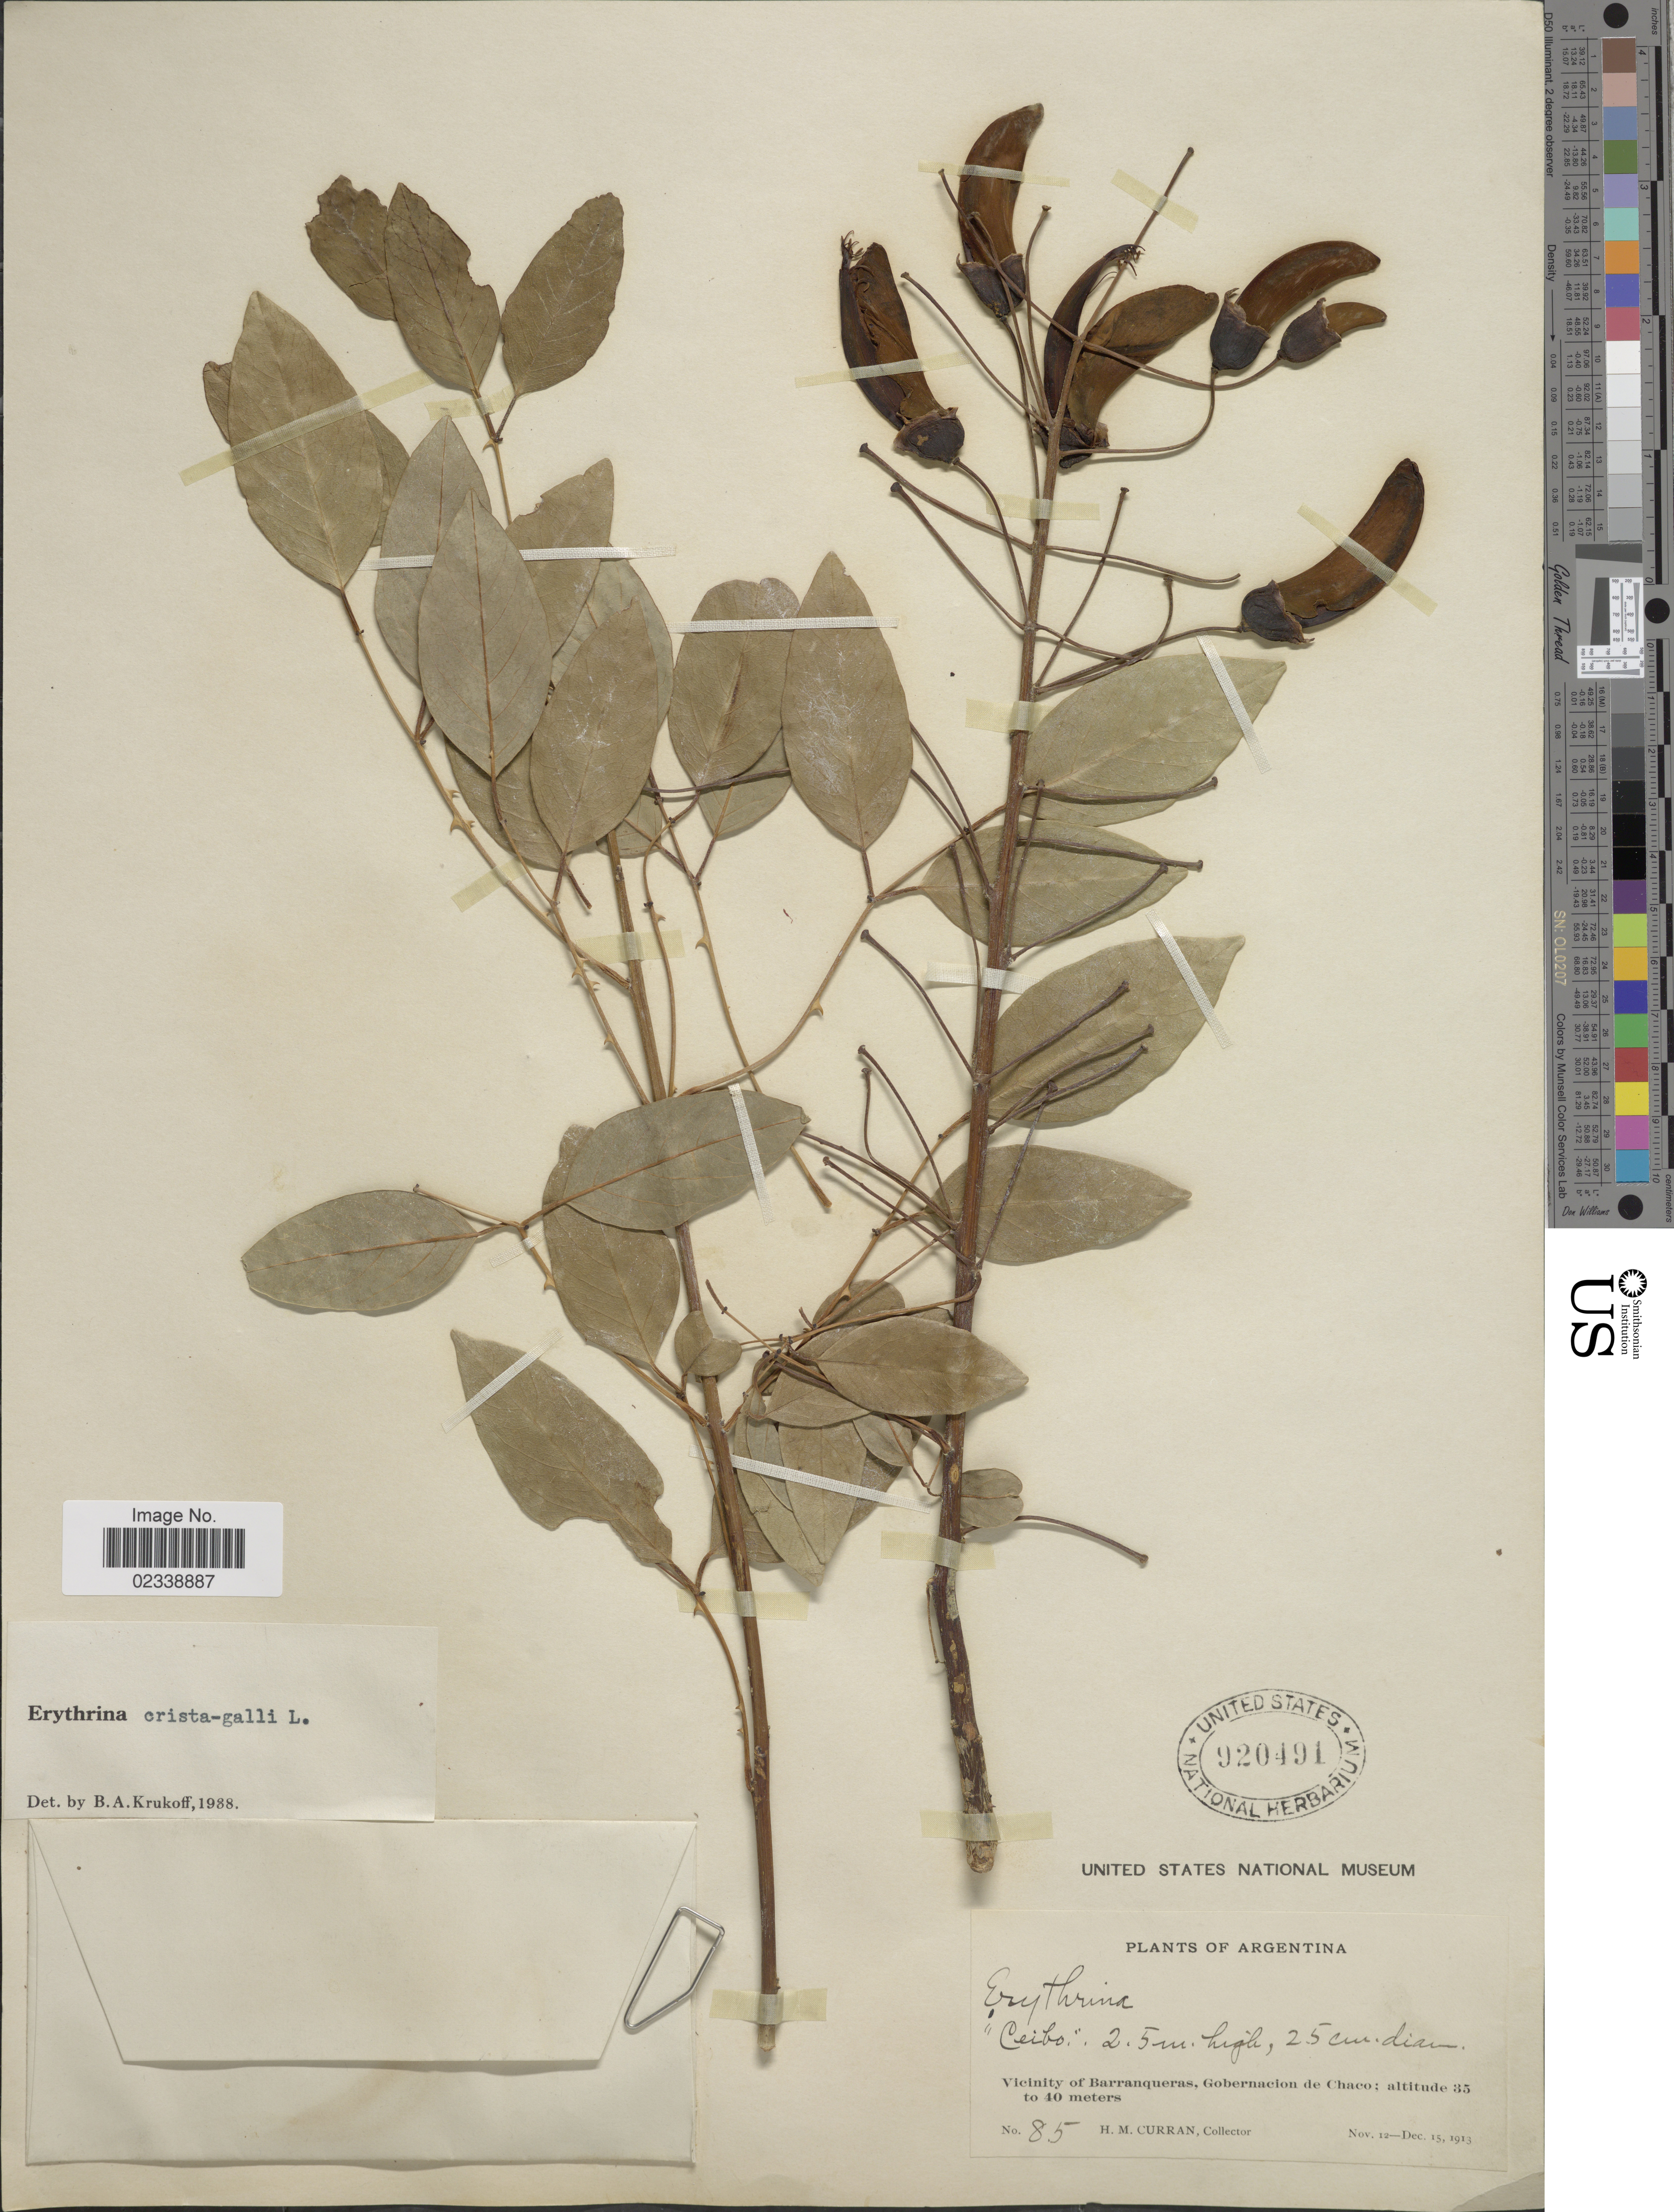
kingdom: Plantae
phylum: Tracheophyta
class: Magnoliopsida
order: Fabales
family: Fabaceae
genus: Erythrina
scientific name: Erythrina crista-galli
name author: L.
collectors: H. M. Curran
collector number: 85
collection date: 1913-11-12/1913-12-15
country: Argentina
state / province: Chaco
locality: Vicinity of Barranqueras, Gobernacion de Chaco.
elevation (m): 35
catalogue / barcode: US 920491